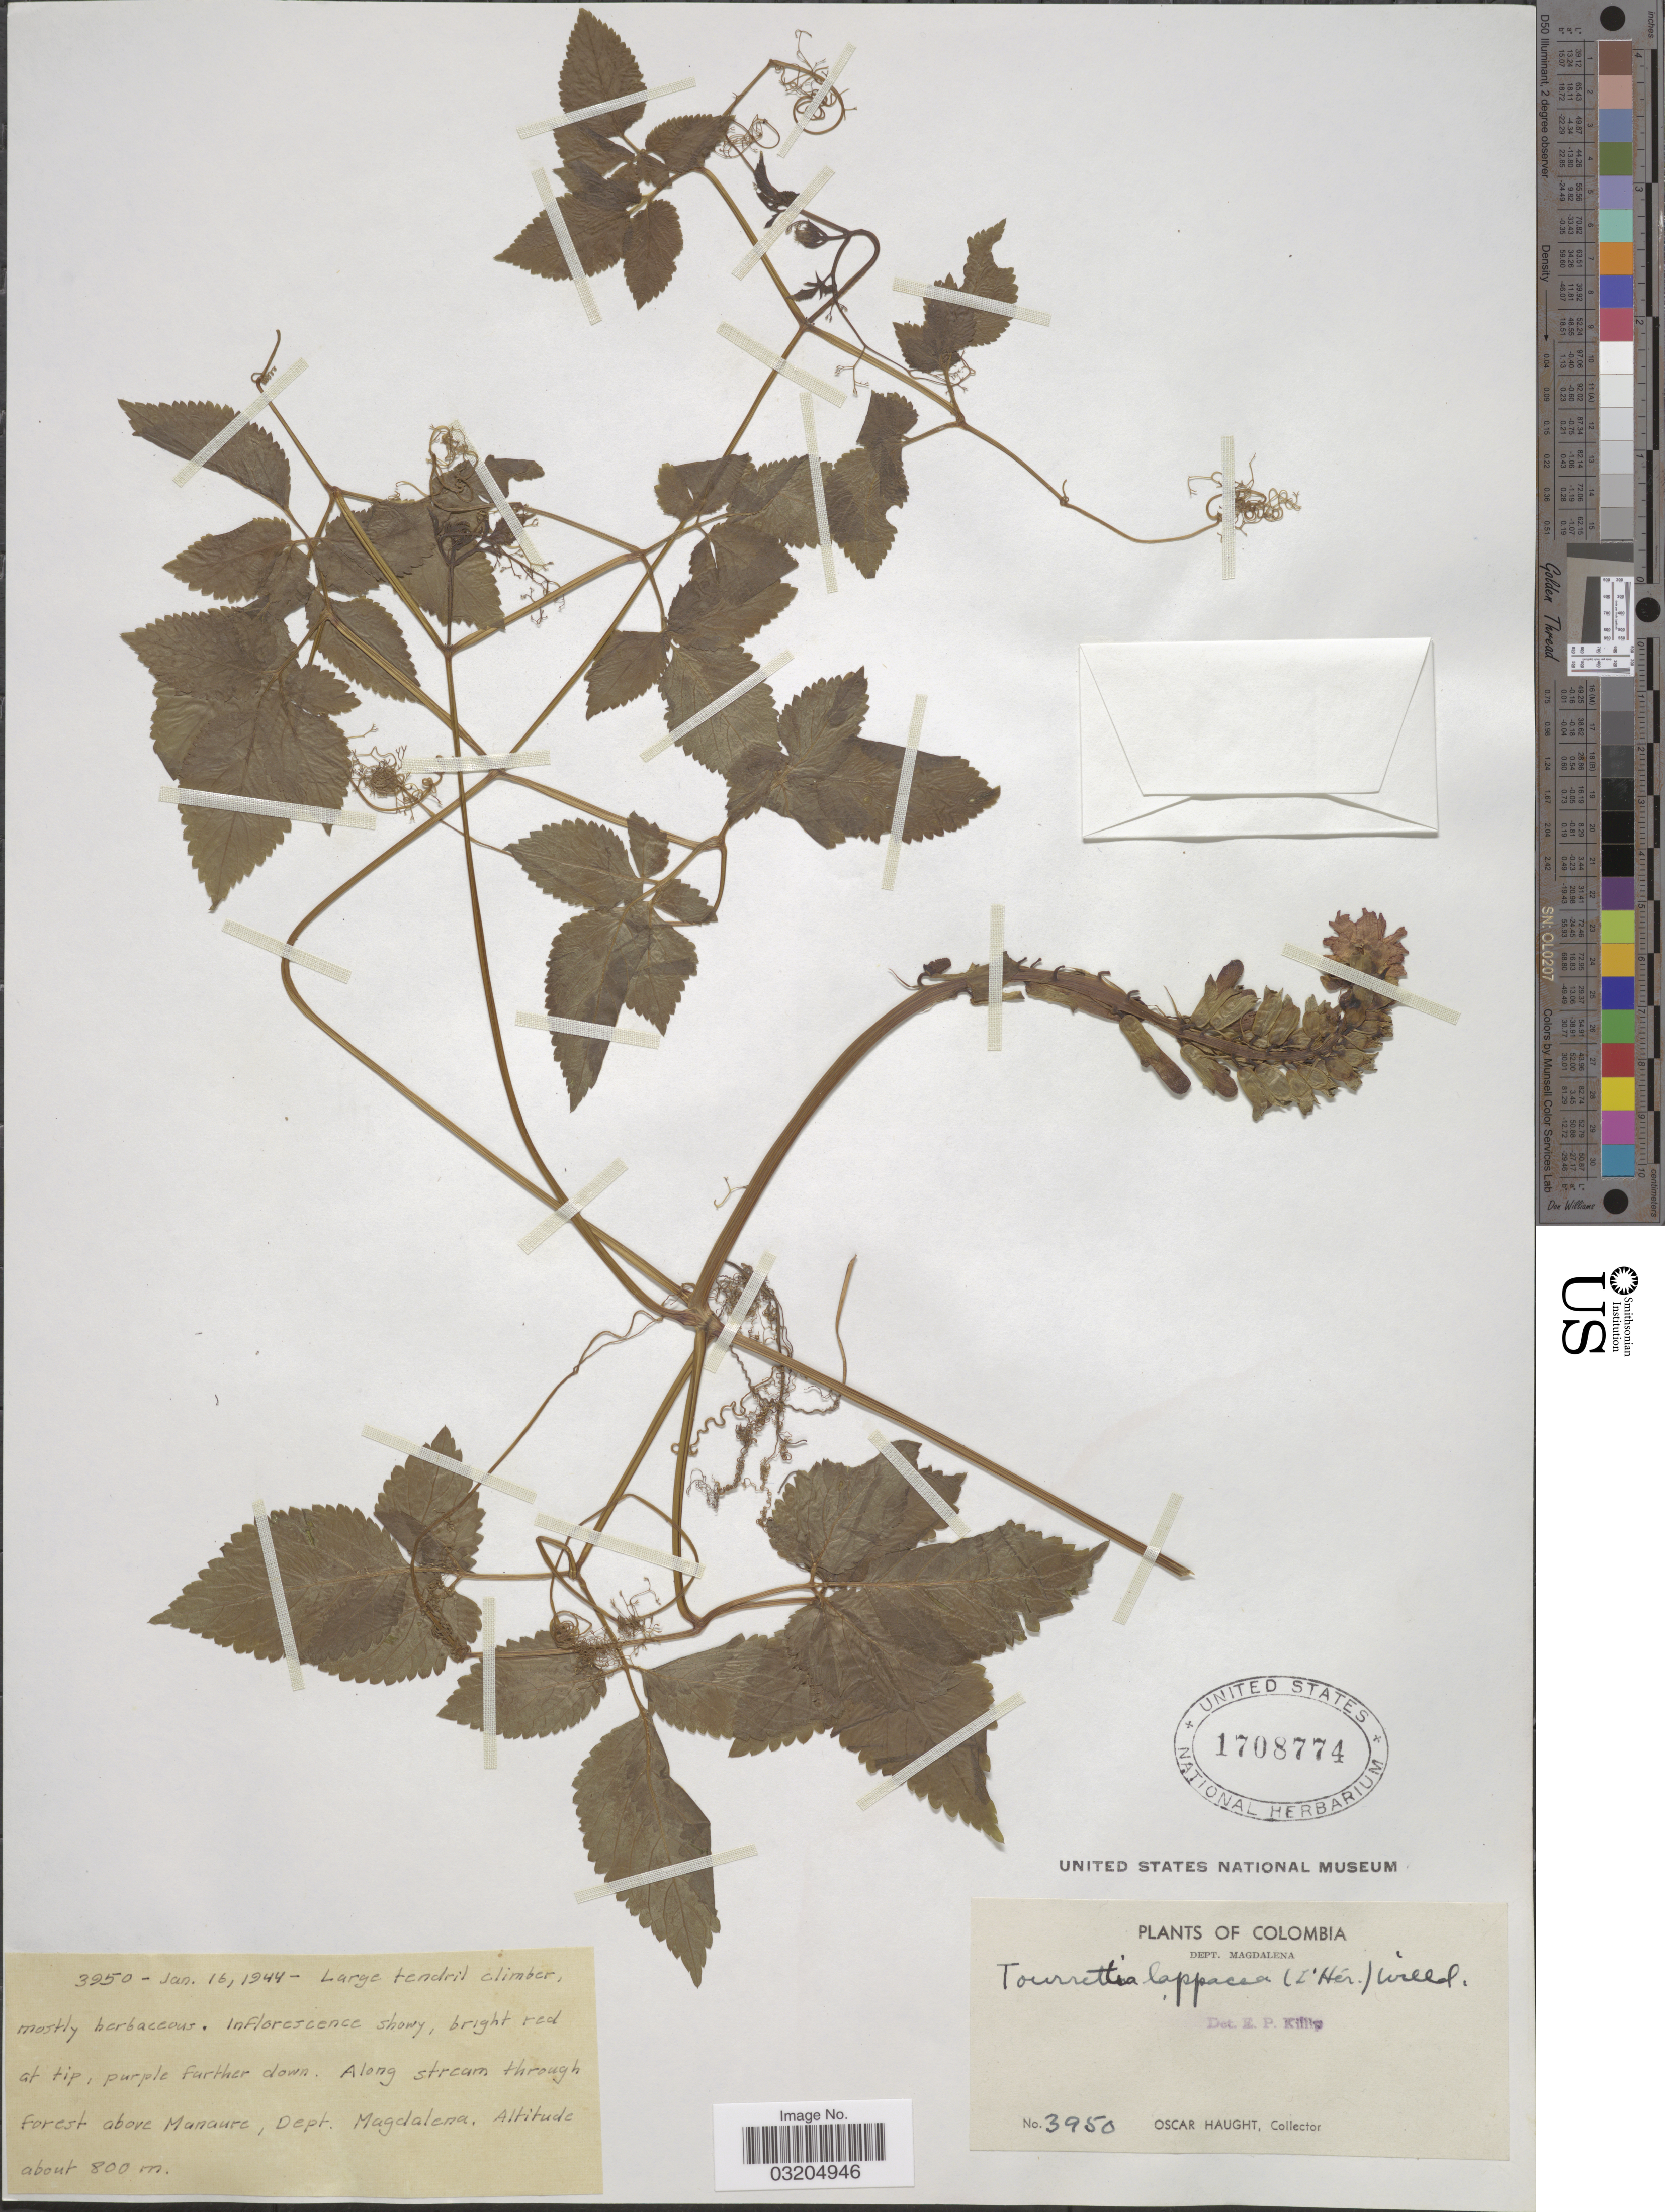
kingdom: Plantae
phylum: Tracheophyta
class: Magnoliopsida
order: Lamiales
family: Bignoniaceae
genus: Tourrettia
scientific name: Tourrettia lappacea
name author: (L'Hér.) Willd.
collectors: O. L. Haught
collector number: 3950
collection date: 1944-01-16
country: Colombia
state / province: Magdalena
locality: Dept. Magdalena. Along stream through forest above Manaure.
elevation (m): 800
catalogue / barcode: US 1708774